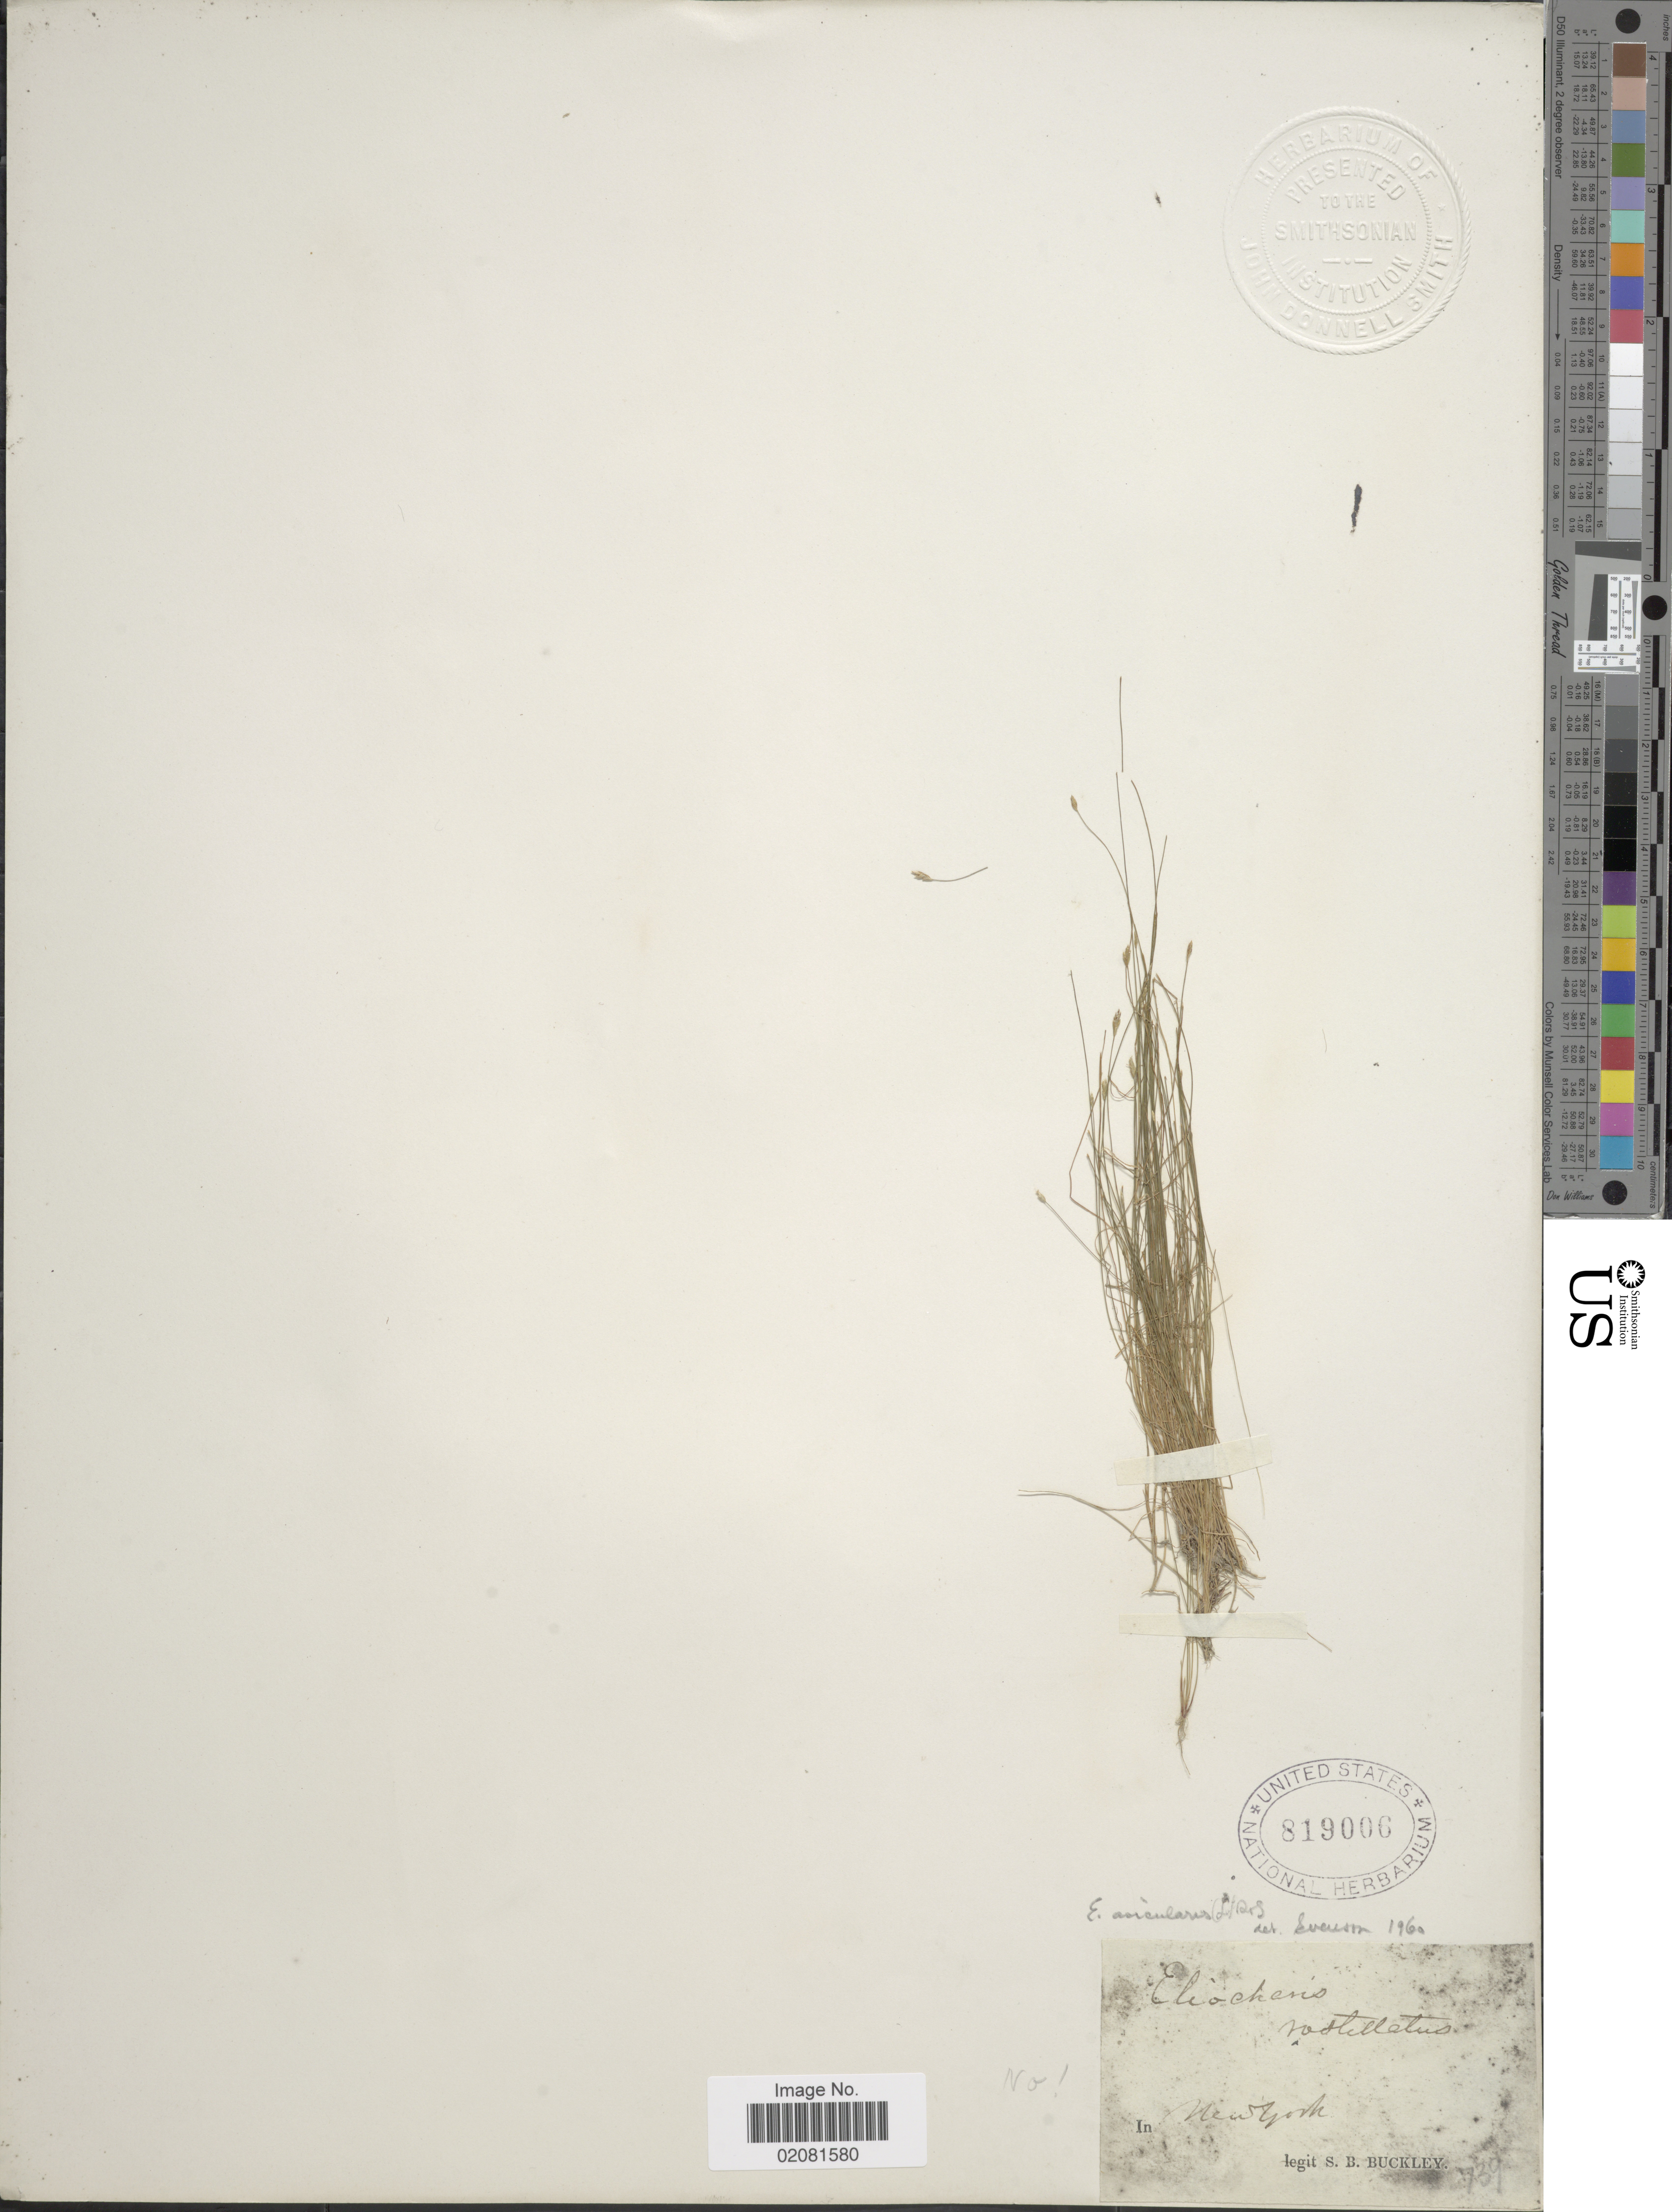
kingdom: Plantae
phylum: Tracheophyta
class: Liliopsida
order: Poales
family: Cyperaceae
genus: Eleocharis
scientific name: Eleocharis acicularis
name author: (L.) Roem. & Schult.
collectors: S. B. Buckley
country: United States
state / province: New York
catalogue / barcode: US 819006